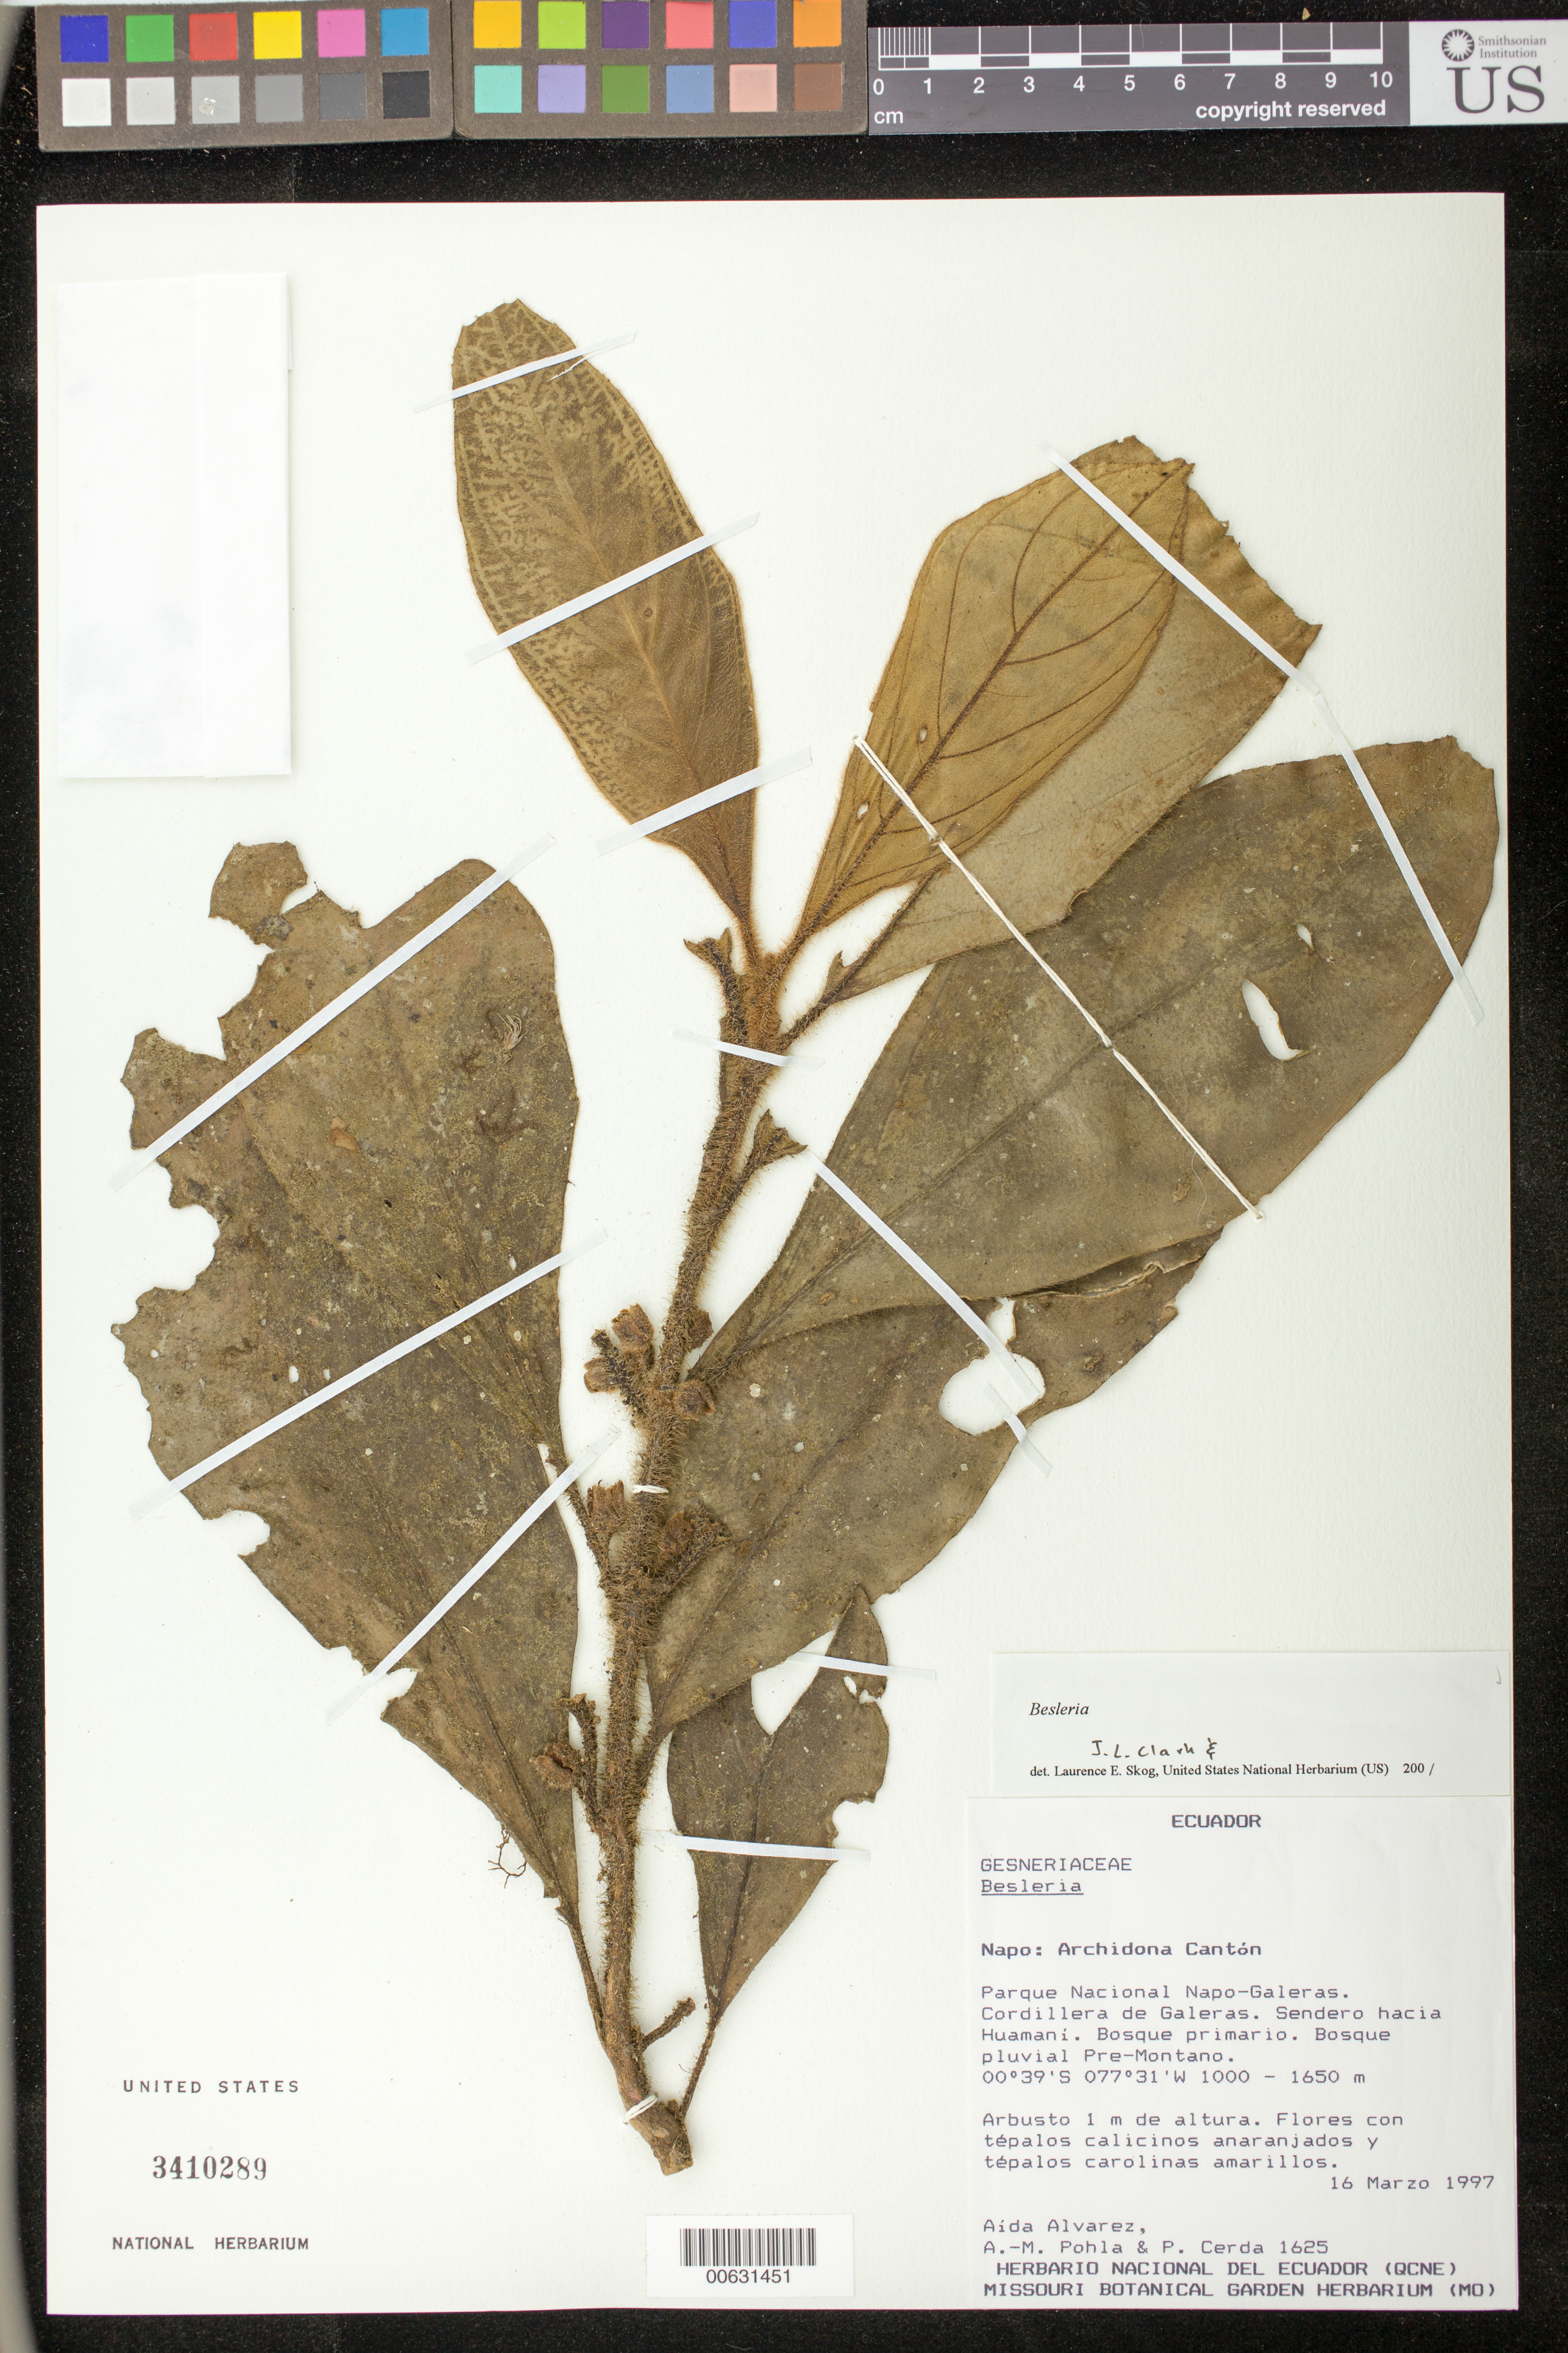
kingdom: Plantae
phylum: Tracheophyta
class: Magnoliopsida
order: Lamiales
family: Gesneriaceae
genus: Besleria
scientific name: Besleria sp.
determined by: Skog, Laurence E.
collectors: A. Alvarez, A. Pohla & P. Cerda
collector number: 1625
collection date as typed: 16 Mar 1997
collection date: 1997-03-16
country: Ecuador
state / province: Napo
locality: Archidona Cantón, Parque Nacional Napo-Galeras, Cordillera de Galeras, sendero hacia Huamaní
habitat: Bosque primario, bosque pluvial pre-montano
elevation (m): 1000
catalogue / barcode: US 3410289